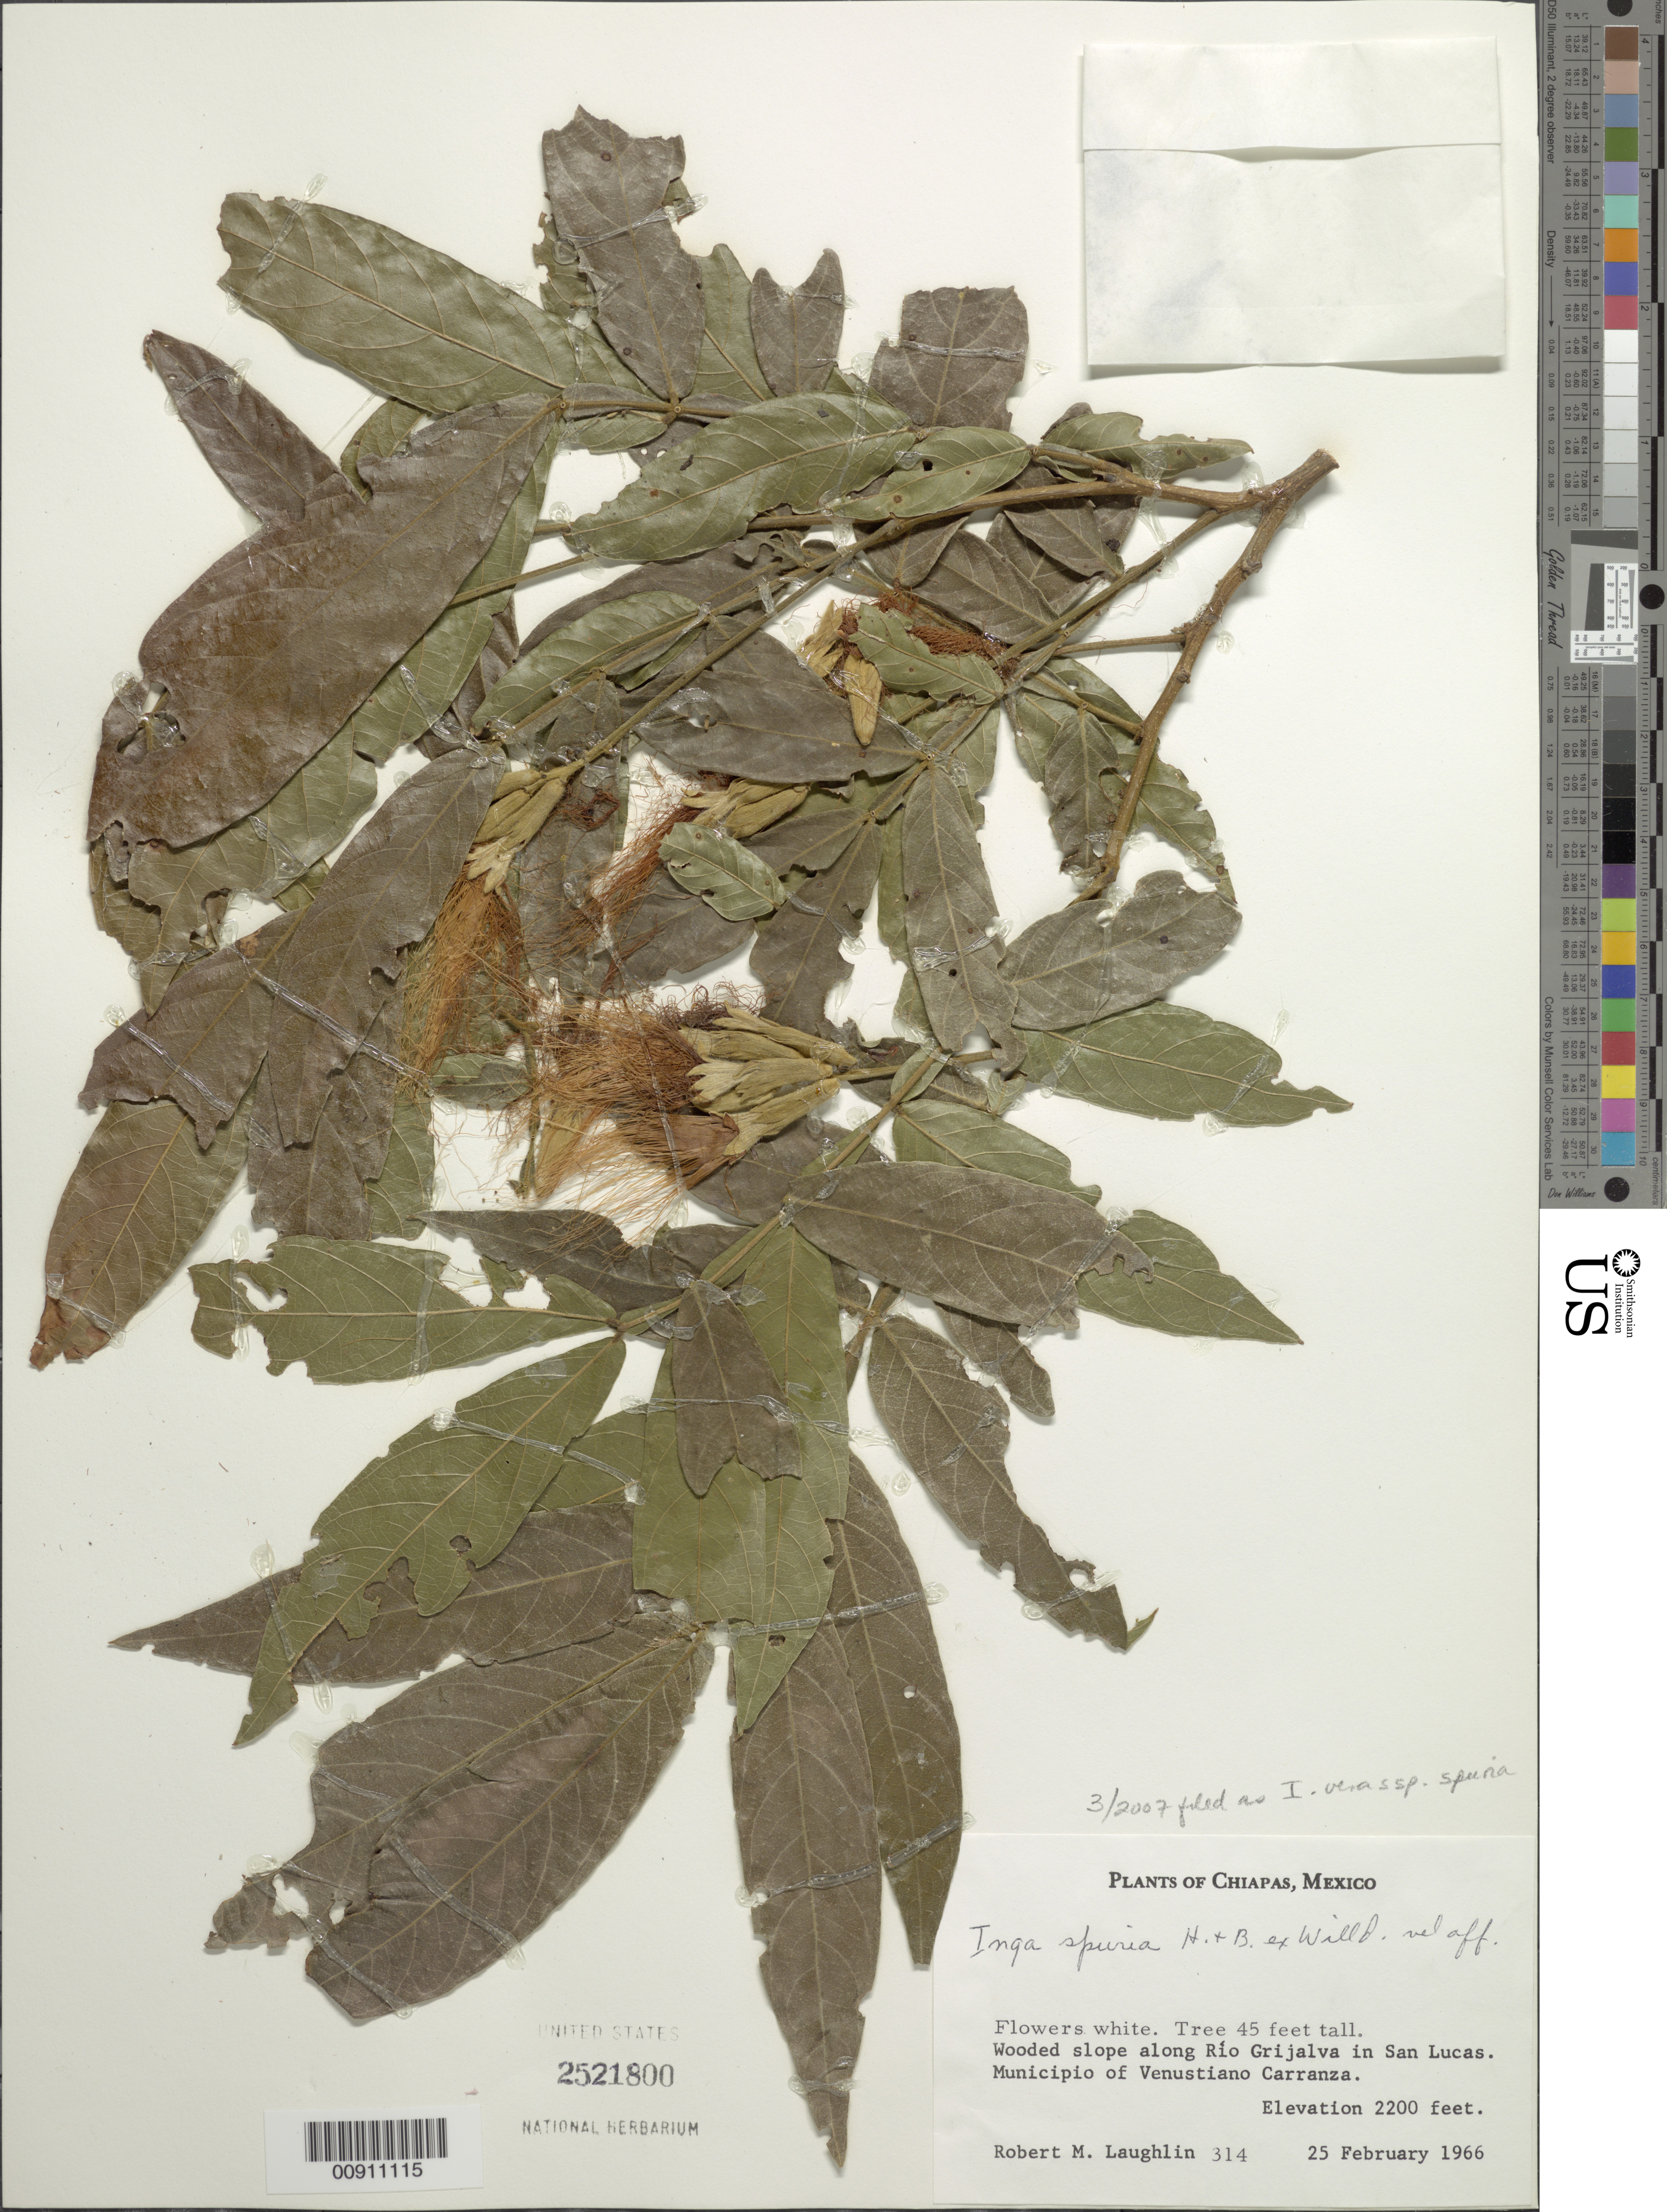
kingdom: Plantae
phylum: Tracheophyta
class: Magnoliopsida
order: Fabales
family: Fabaceae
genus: Inga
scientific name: Inga vera subsp. vera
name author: Willd.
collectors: R. M. Laughlin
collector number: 314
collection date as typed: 25 Feb 1966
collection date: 1966-02-25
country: Mexico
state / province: Chiapas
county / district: Venustiano Carranza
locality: Along Río Grijalva in San Lucas. Municipio of Venustiano Carranza, Chiapas.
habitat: Wooded slope along Río.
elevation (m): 671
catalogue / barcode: US 2521800